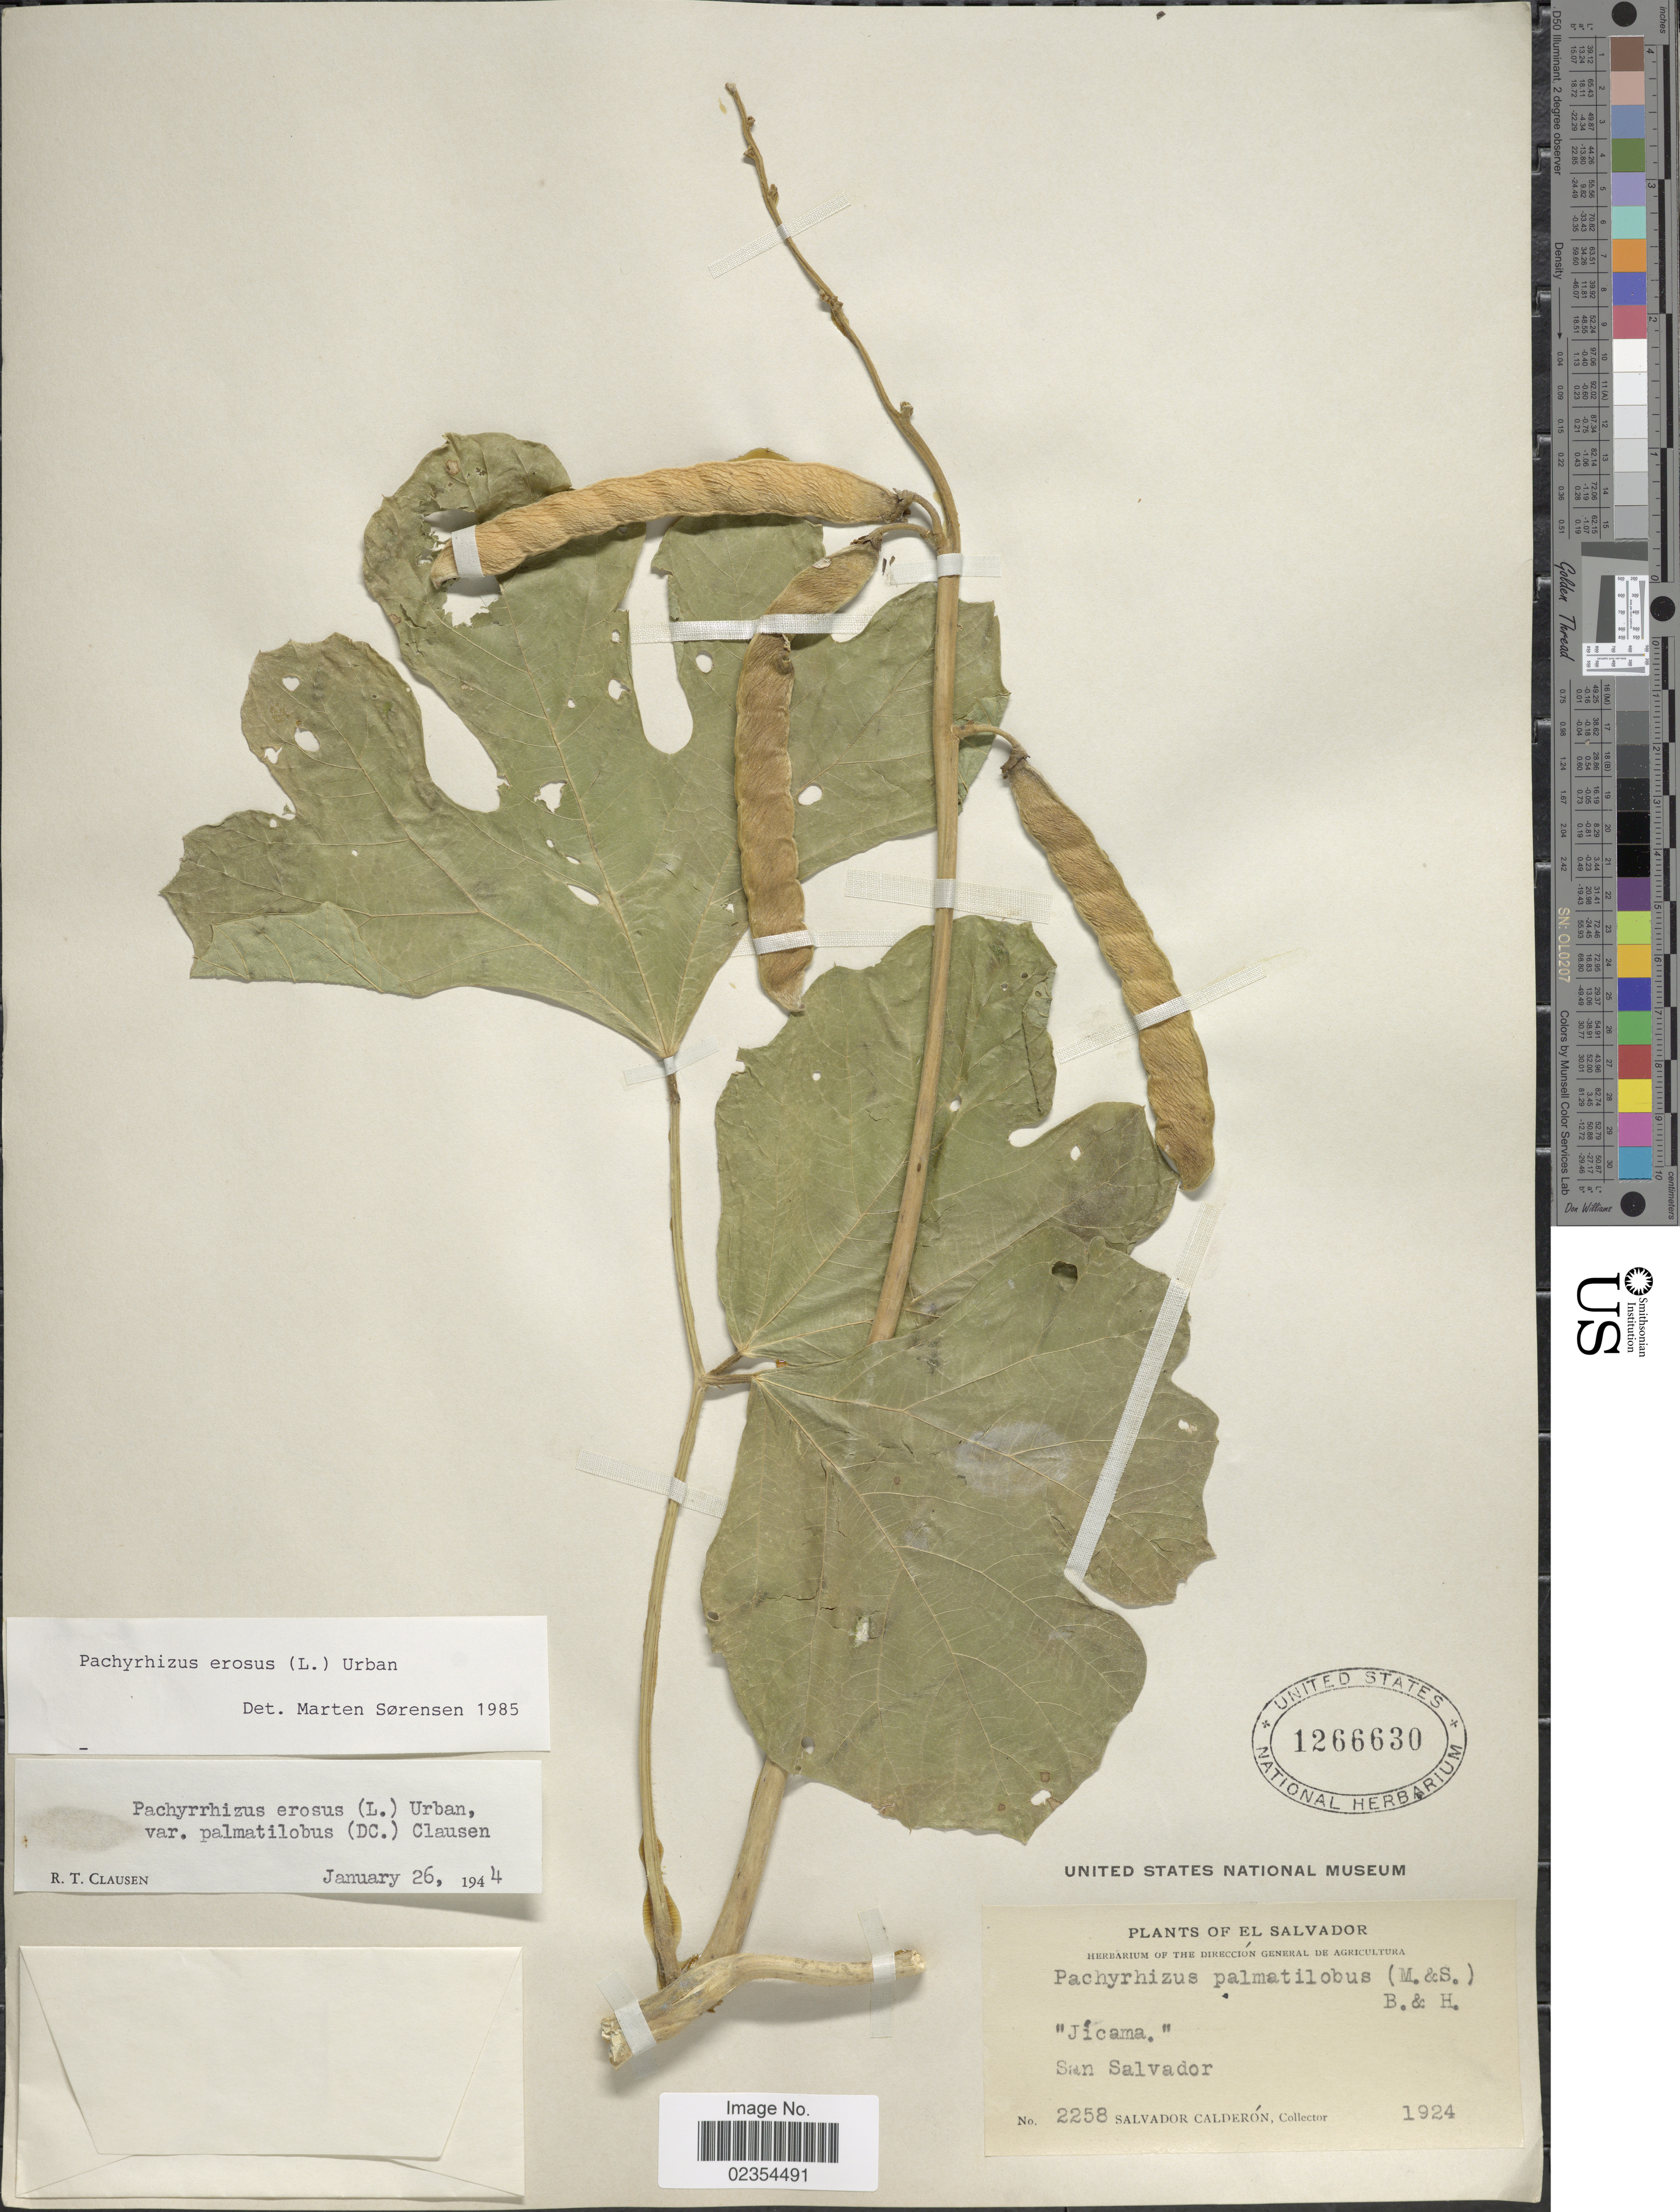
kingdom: Plantae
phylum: Tracheophyta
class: Magnoliopsida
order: Fabales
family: Fabaceae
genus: Pachyrhizus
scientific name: Pachyrhizus erosus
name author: (L.) Urb.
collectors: S. Calderón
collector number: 2258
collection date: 1924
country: El Salvador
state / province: San Salvador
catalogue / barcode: US 1266630